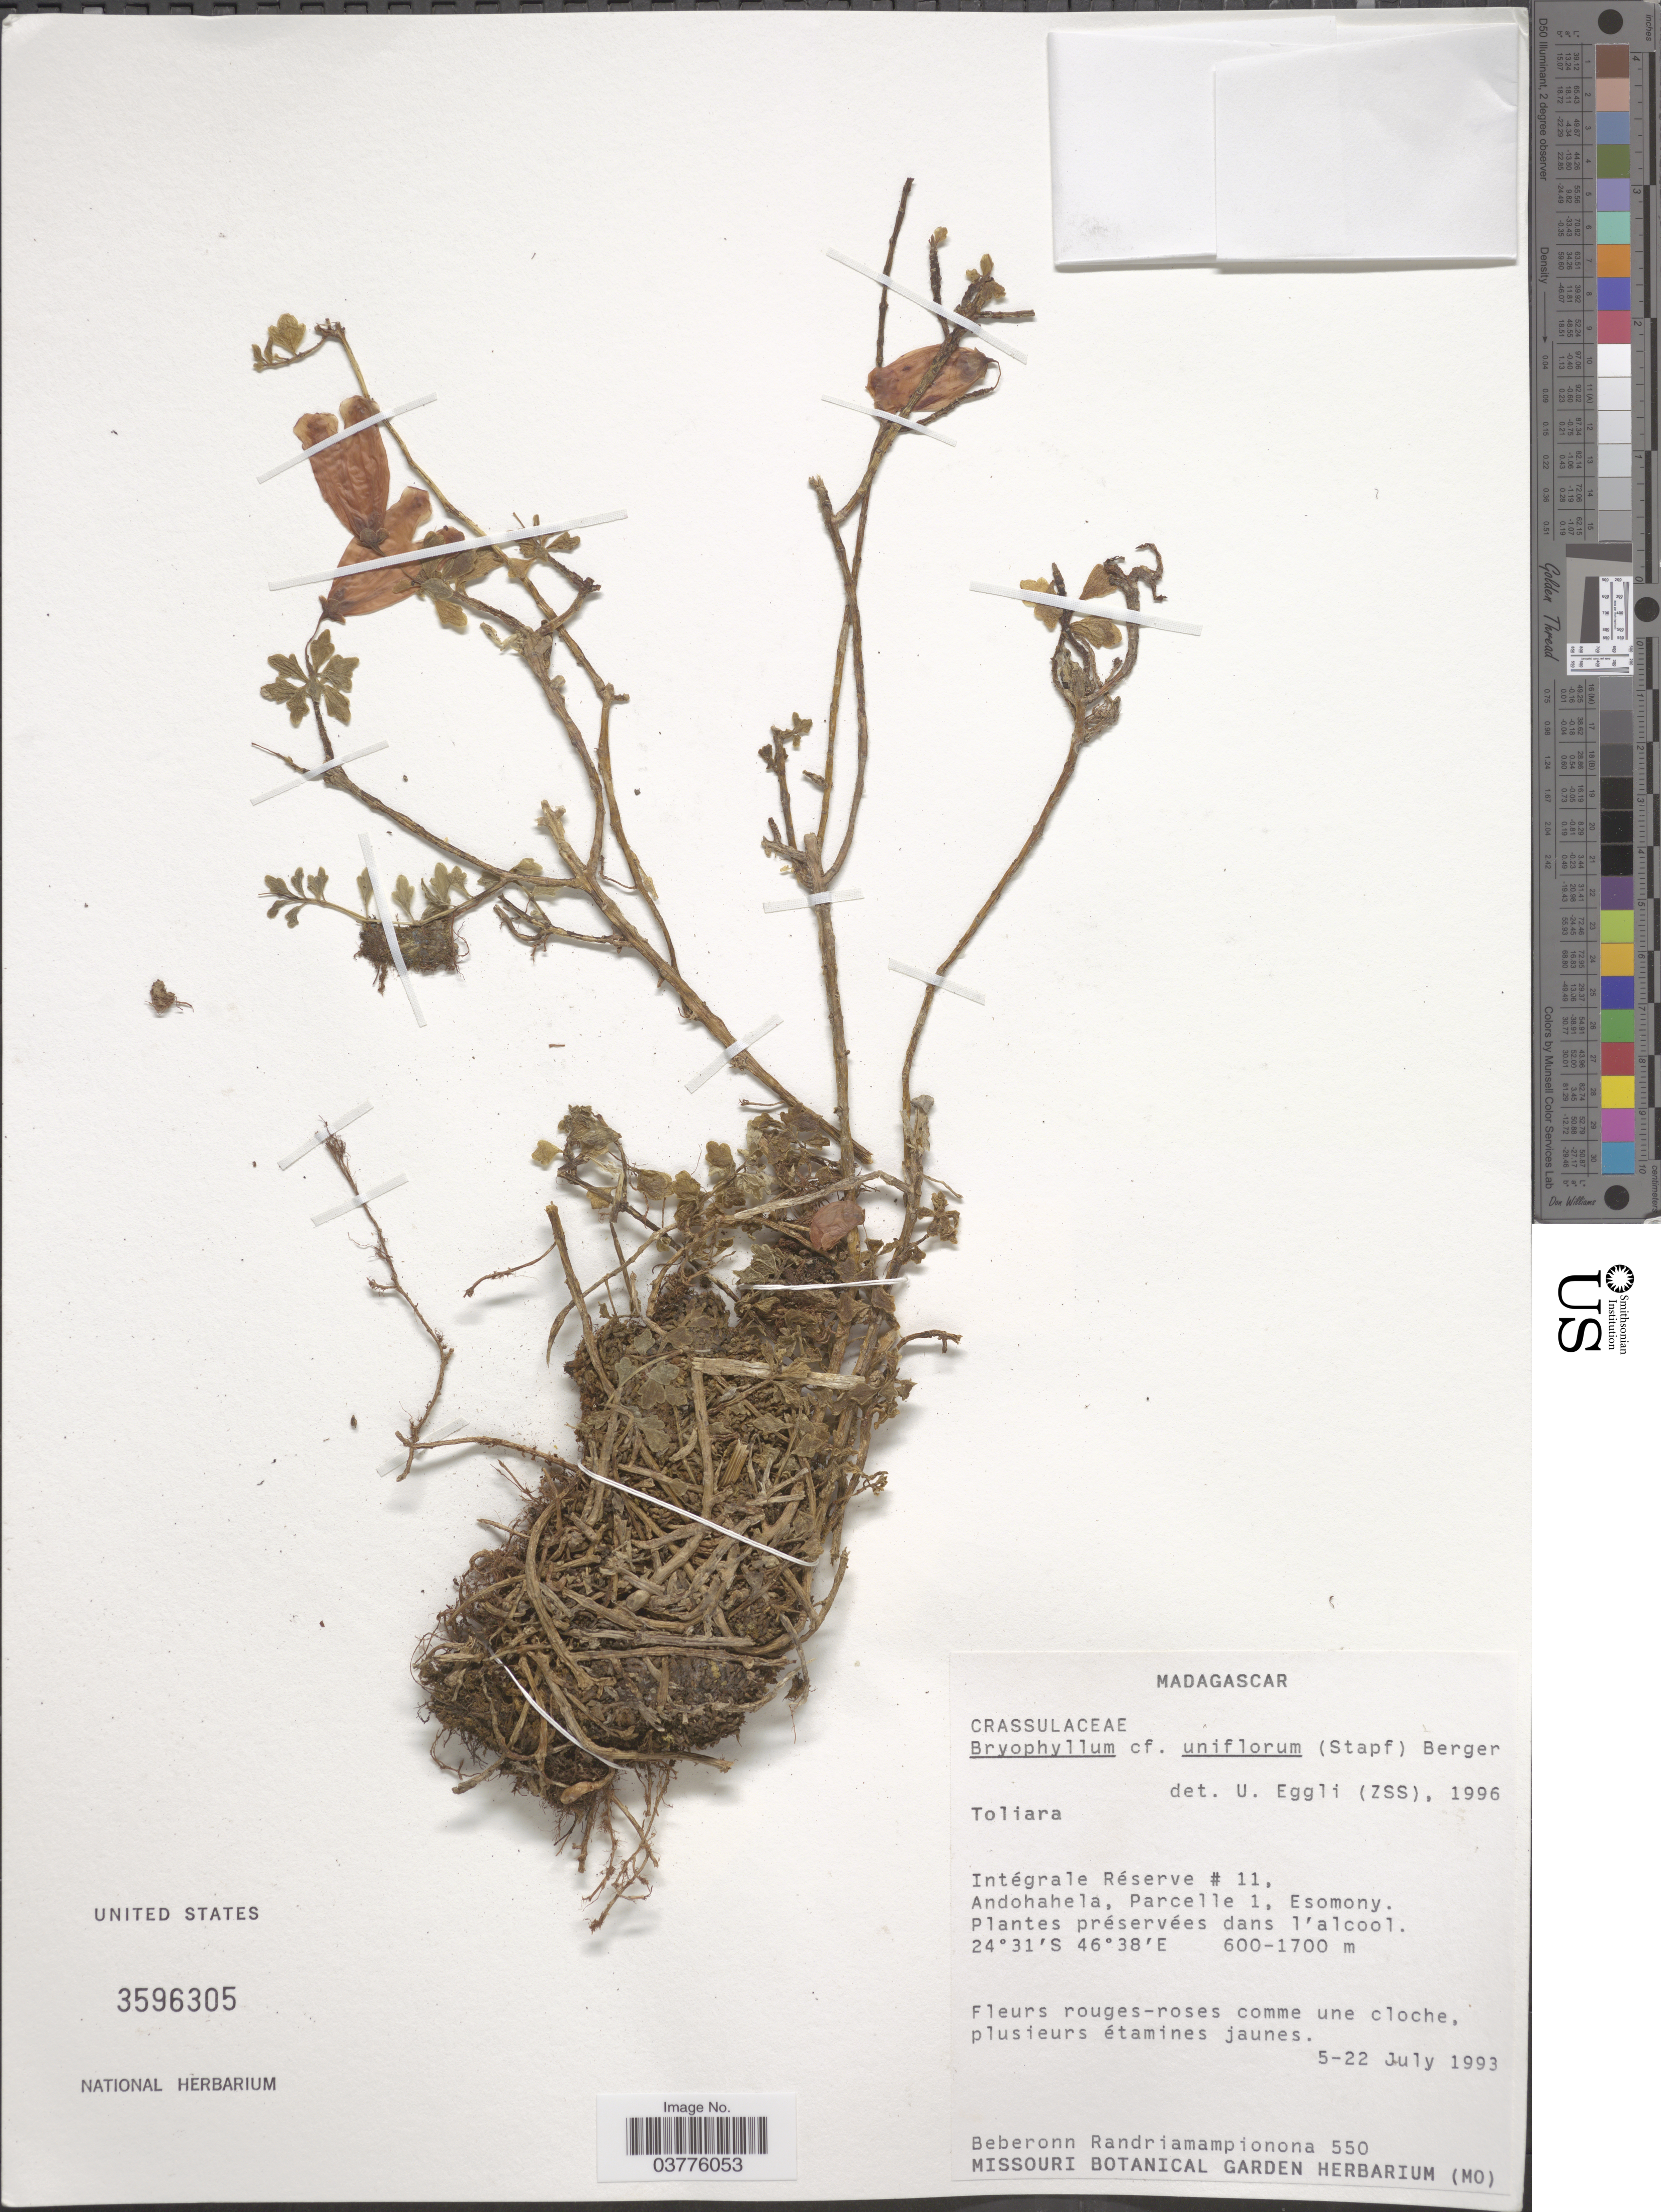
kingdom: Plantae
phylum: Tracheophyta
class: Magnoliopsida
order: Saxifragales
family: Crassulaceae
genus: Kalanchoe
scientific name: Kalanchoe uniflora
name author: (Stapf) Raym.-Hamet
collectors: B. Randriamampionona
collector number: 550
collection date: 1993-07-05/1993-07-22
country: Madagascar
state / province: Anosy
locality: Intégrale Réserve # 11, Andohahela, Parcelle 1, Esomony.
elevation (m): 600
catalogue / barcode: US 3596305